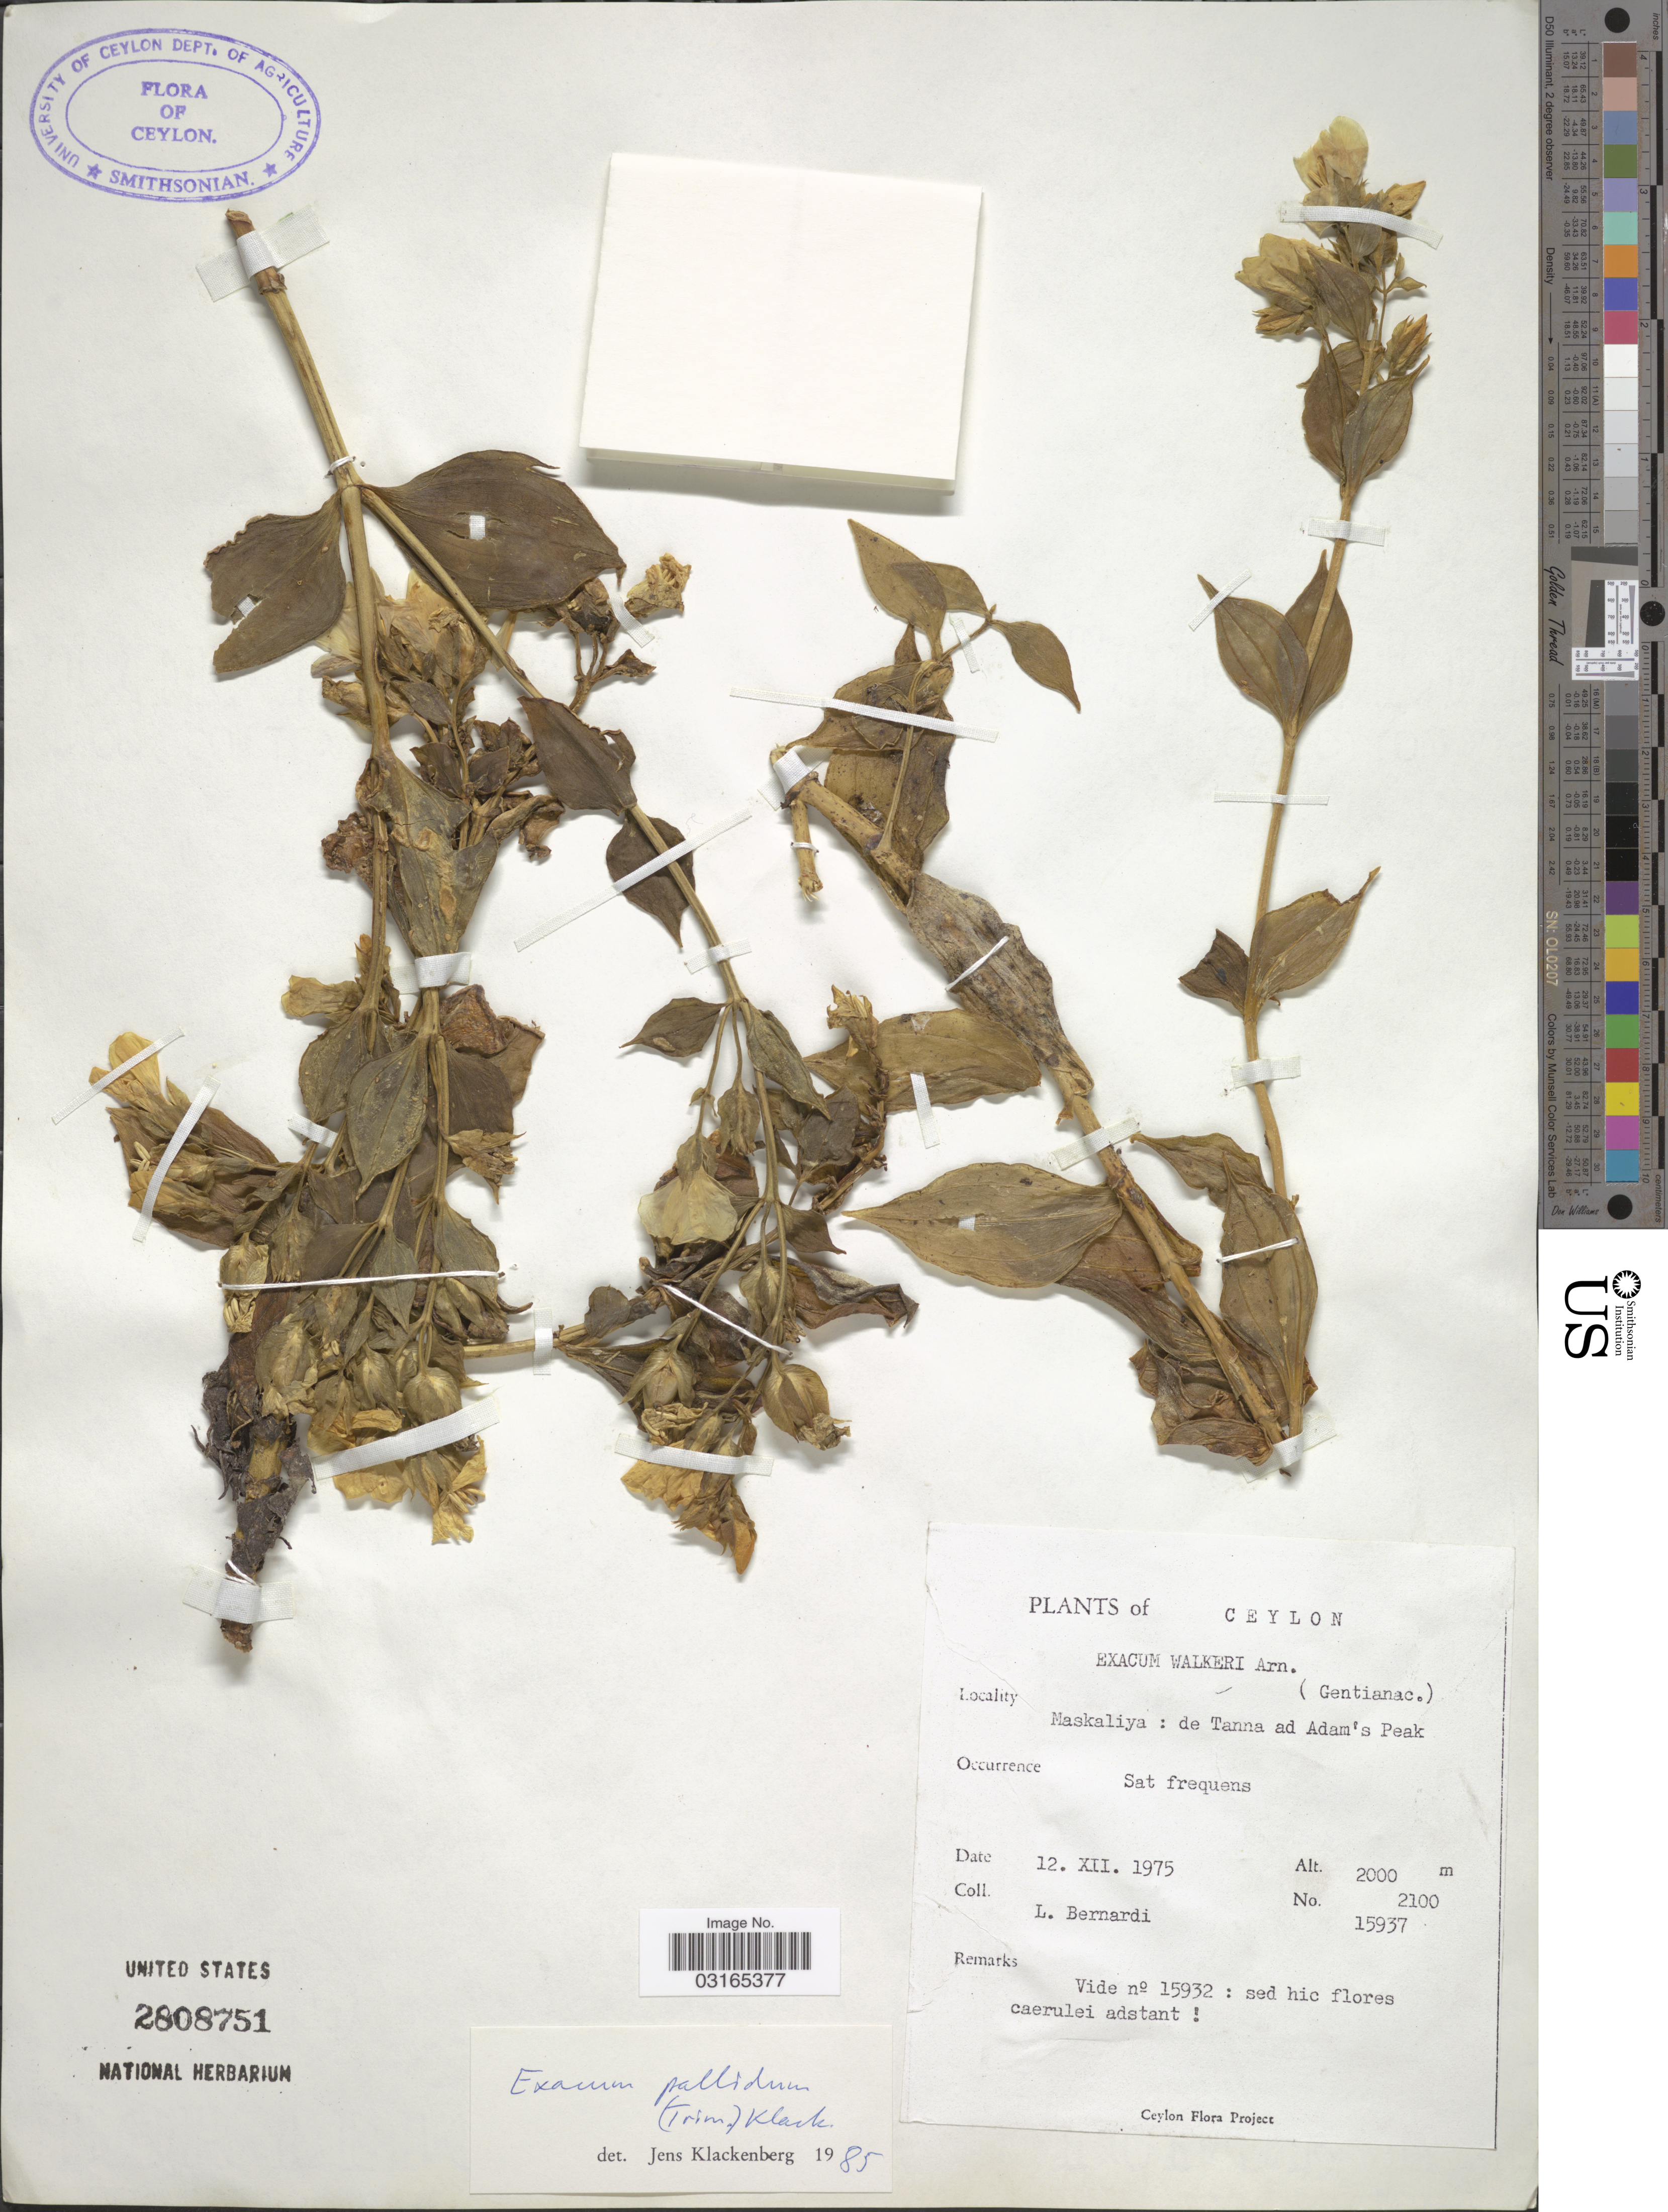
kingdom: Plantae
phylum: Tracheophyta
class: Magnoliopsida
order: Gentianales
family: Gentianaceae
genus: Exacum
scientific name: Exacum pallidum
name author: (Trimen) Klack.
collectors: L. Bernardi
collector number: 15937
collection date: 1975-12-12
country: Sri Lanka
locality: Ceylon. Maskaliya: de Tanna ad Adam's Peak.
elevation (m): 2000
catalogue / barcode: US 2808751